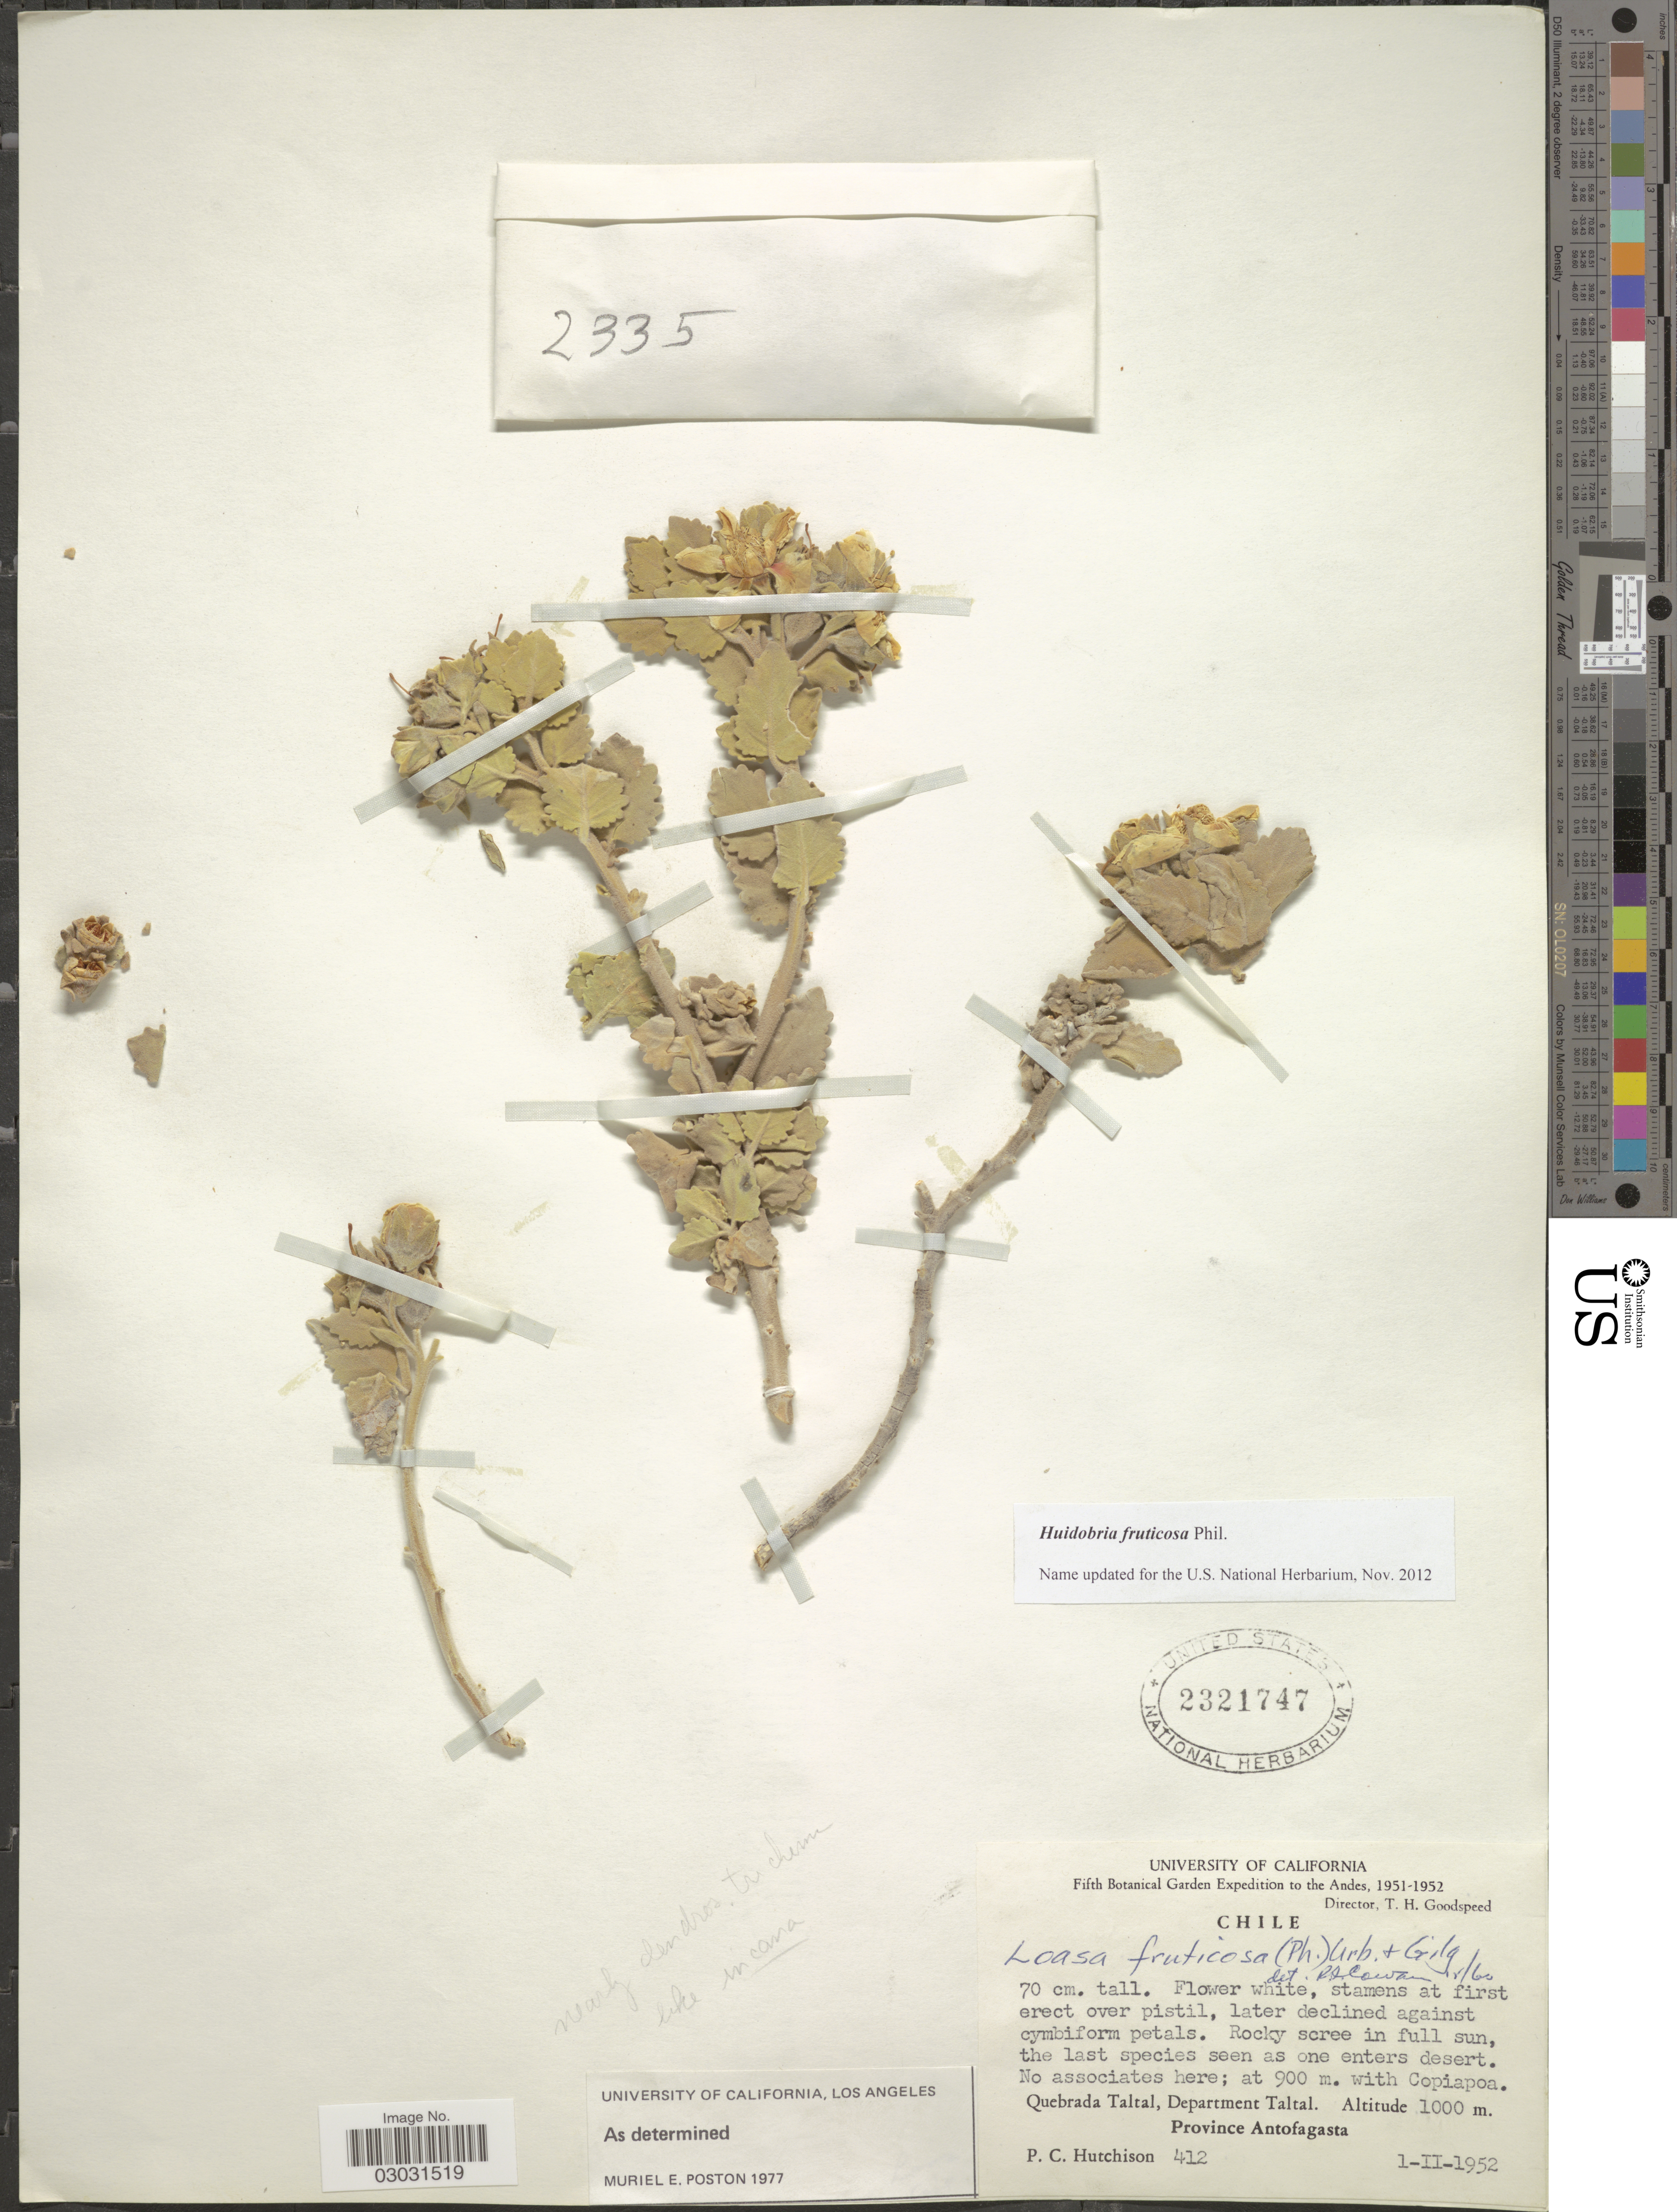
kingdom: Plantae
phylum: Tracheophyta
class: Magnoliopsida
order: Cornales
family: Loasaceae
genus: Huidobria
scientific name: Huidobria fruticosa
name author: Phil.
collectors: P. C. Hutchison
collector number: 412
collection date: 1952-02-01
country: Chile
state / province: Antofagasta (II)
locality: Andes. Quebrada Taltal, Department Taltal.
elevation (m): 1000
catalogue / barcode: US 2321747